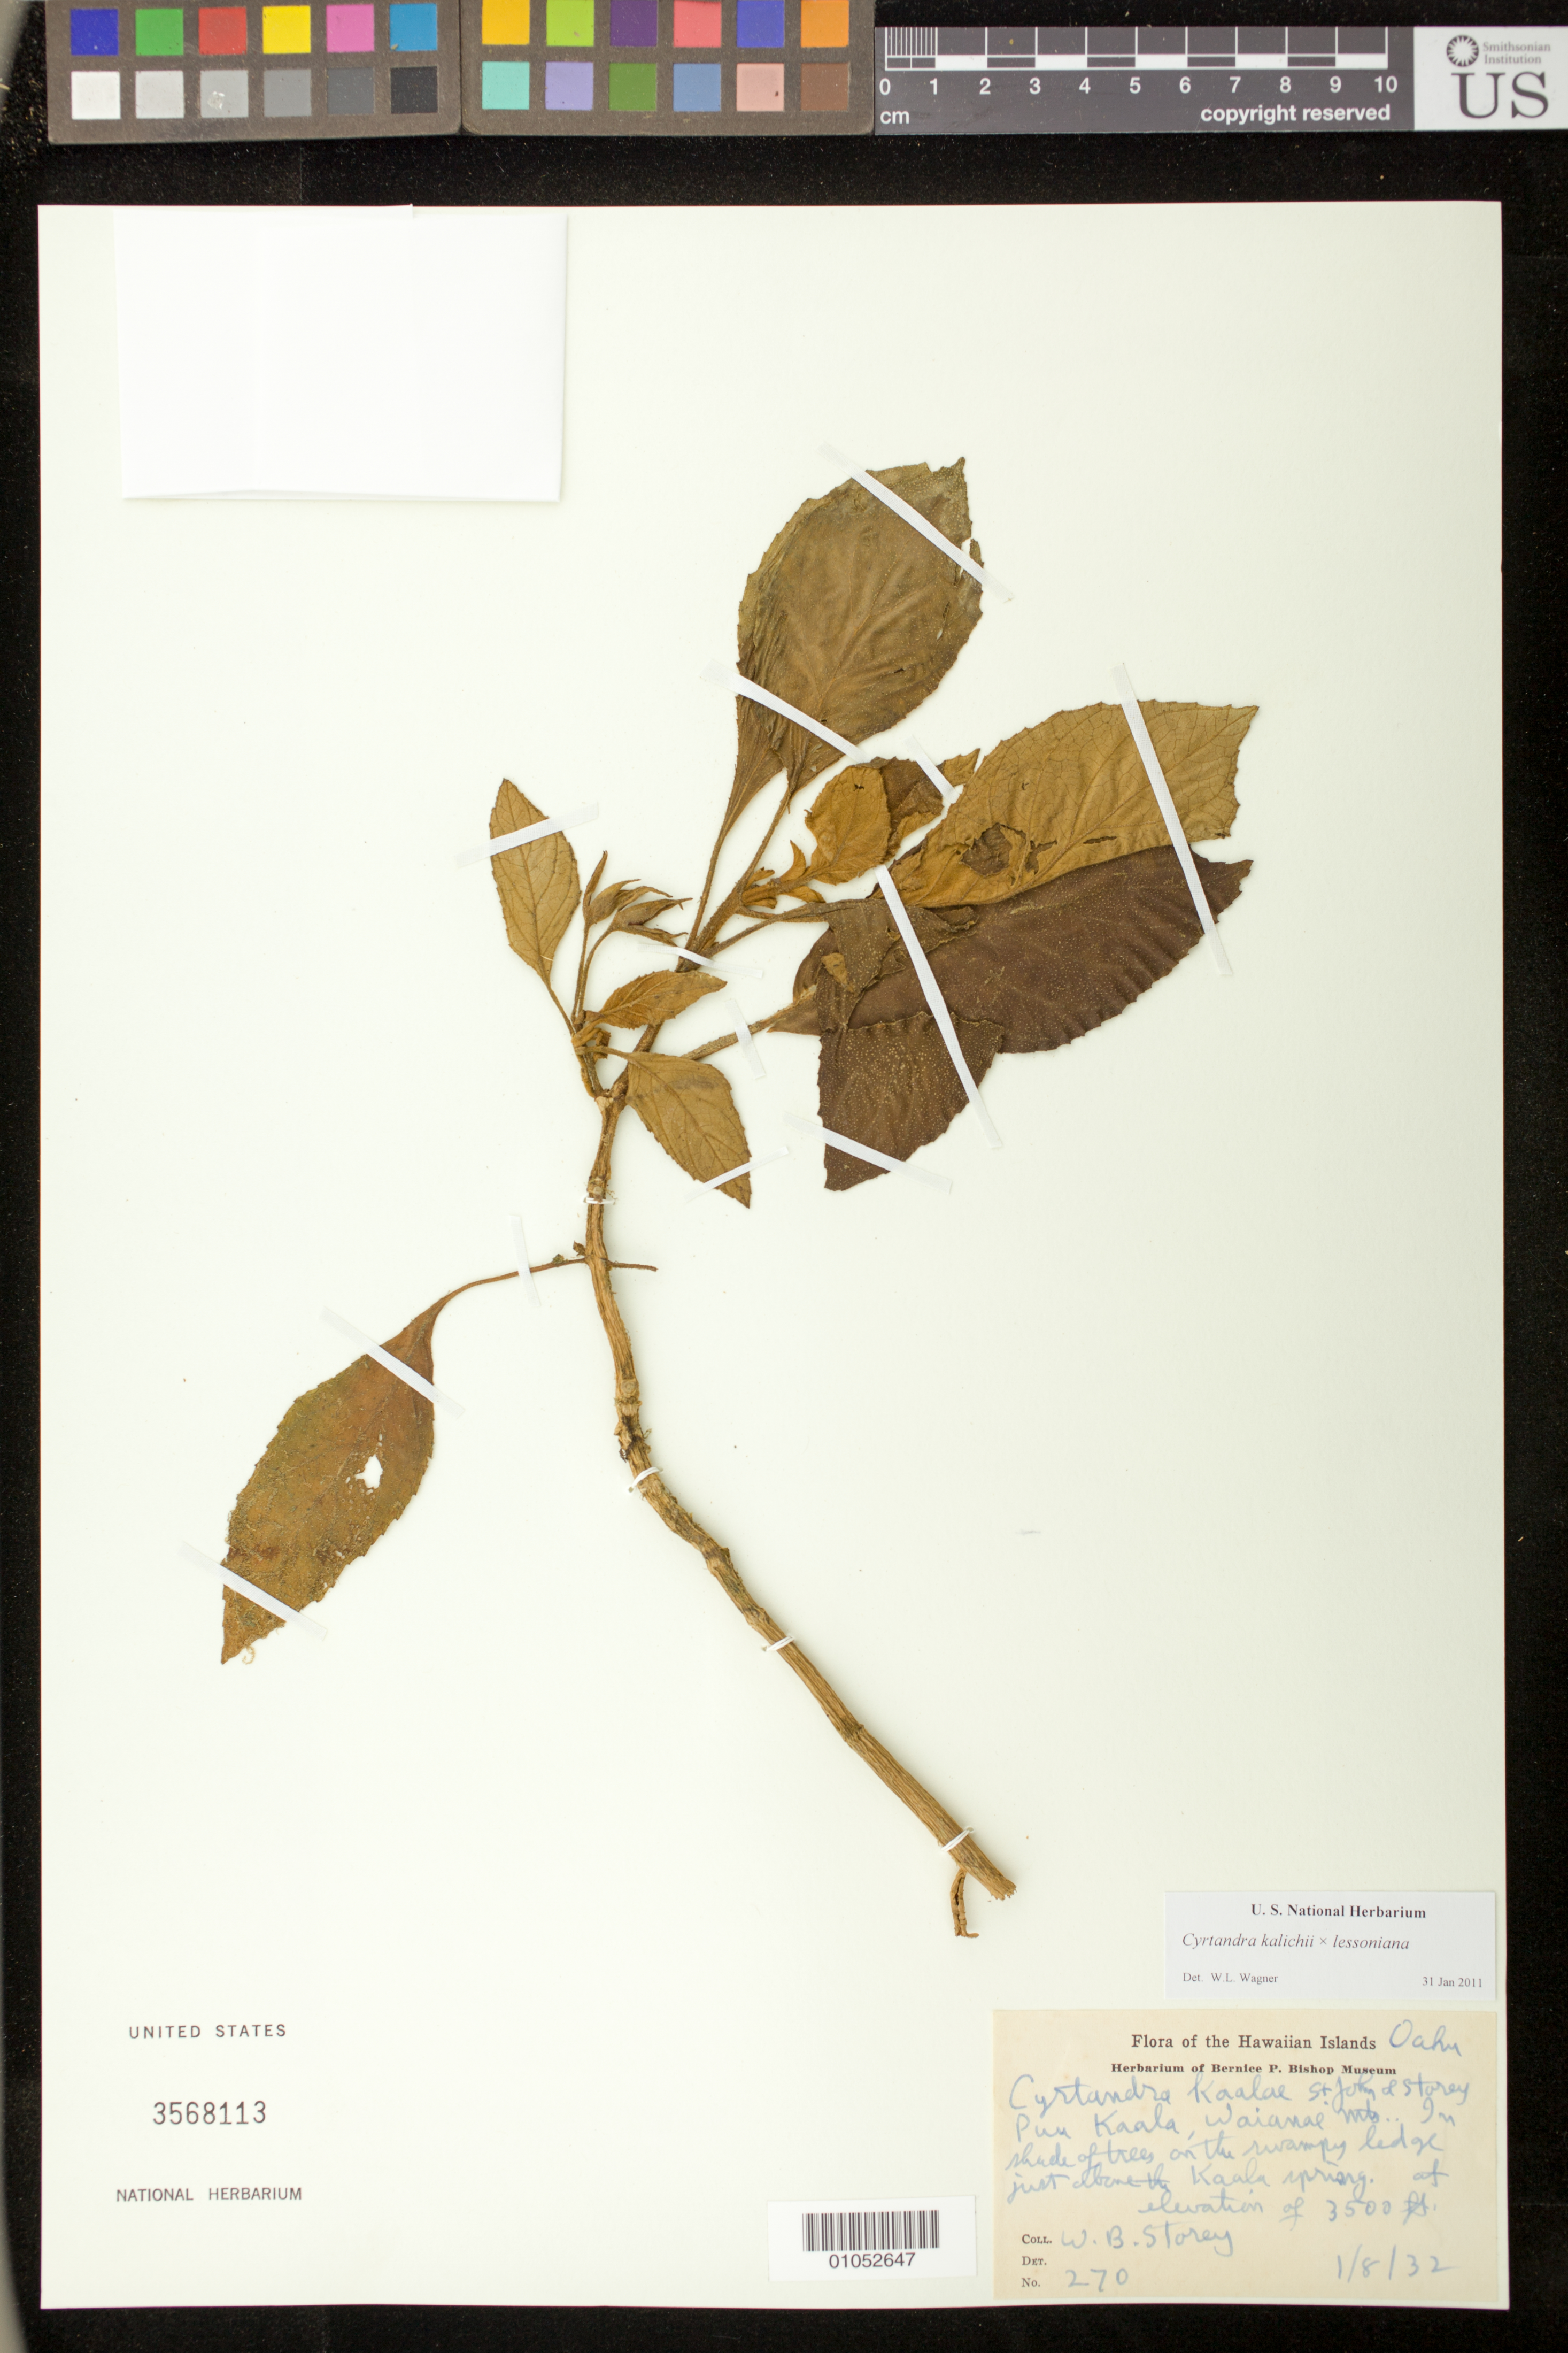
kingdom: Plantae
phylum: Tracheophyta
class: Magnoliopsida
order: Lamiales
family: Gesneriaceae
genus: Cyrtandra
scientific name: Cyrtandra kalichii x C. lessoniana Gaudich.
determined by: Wagner, W. L., (BOT), Smithsonian Institution - National Museum of Natural History (UNITED STATES)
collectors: W. Storey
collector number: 270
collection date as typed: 8 Jan 1932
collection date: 1932-01-08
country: United States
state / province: Hawaii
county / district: Honolulu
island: Oahu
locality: Puu Kaala, Waianae Mts., In shade of trees on the swampy ledge just above the Kaala Spring.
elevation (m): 1067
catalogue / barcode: US 3568113